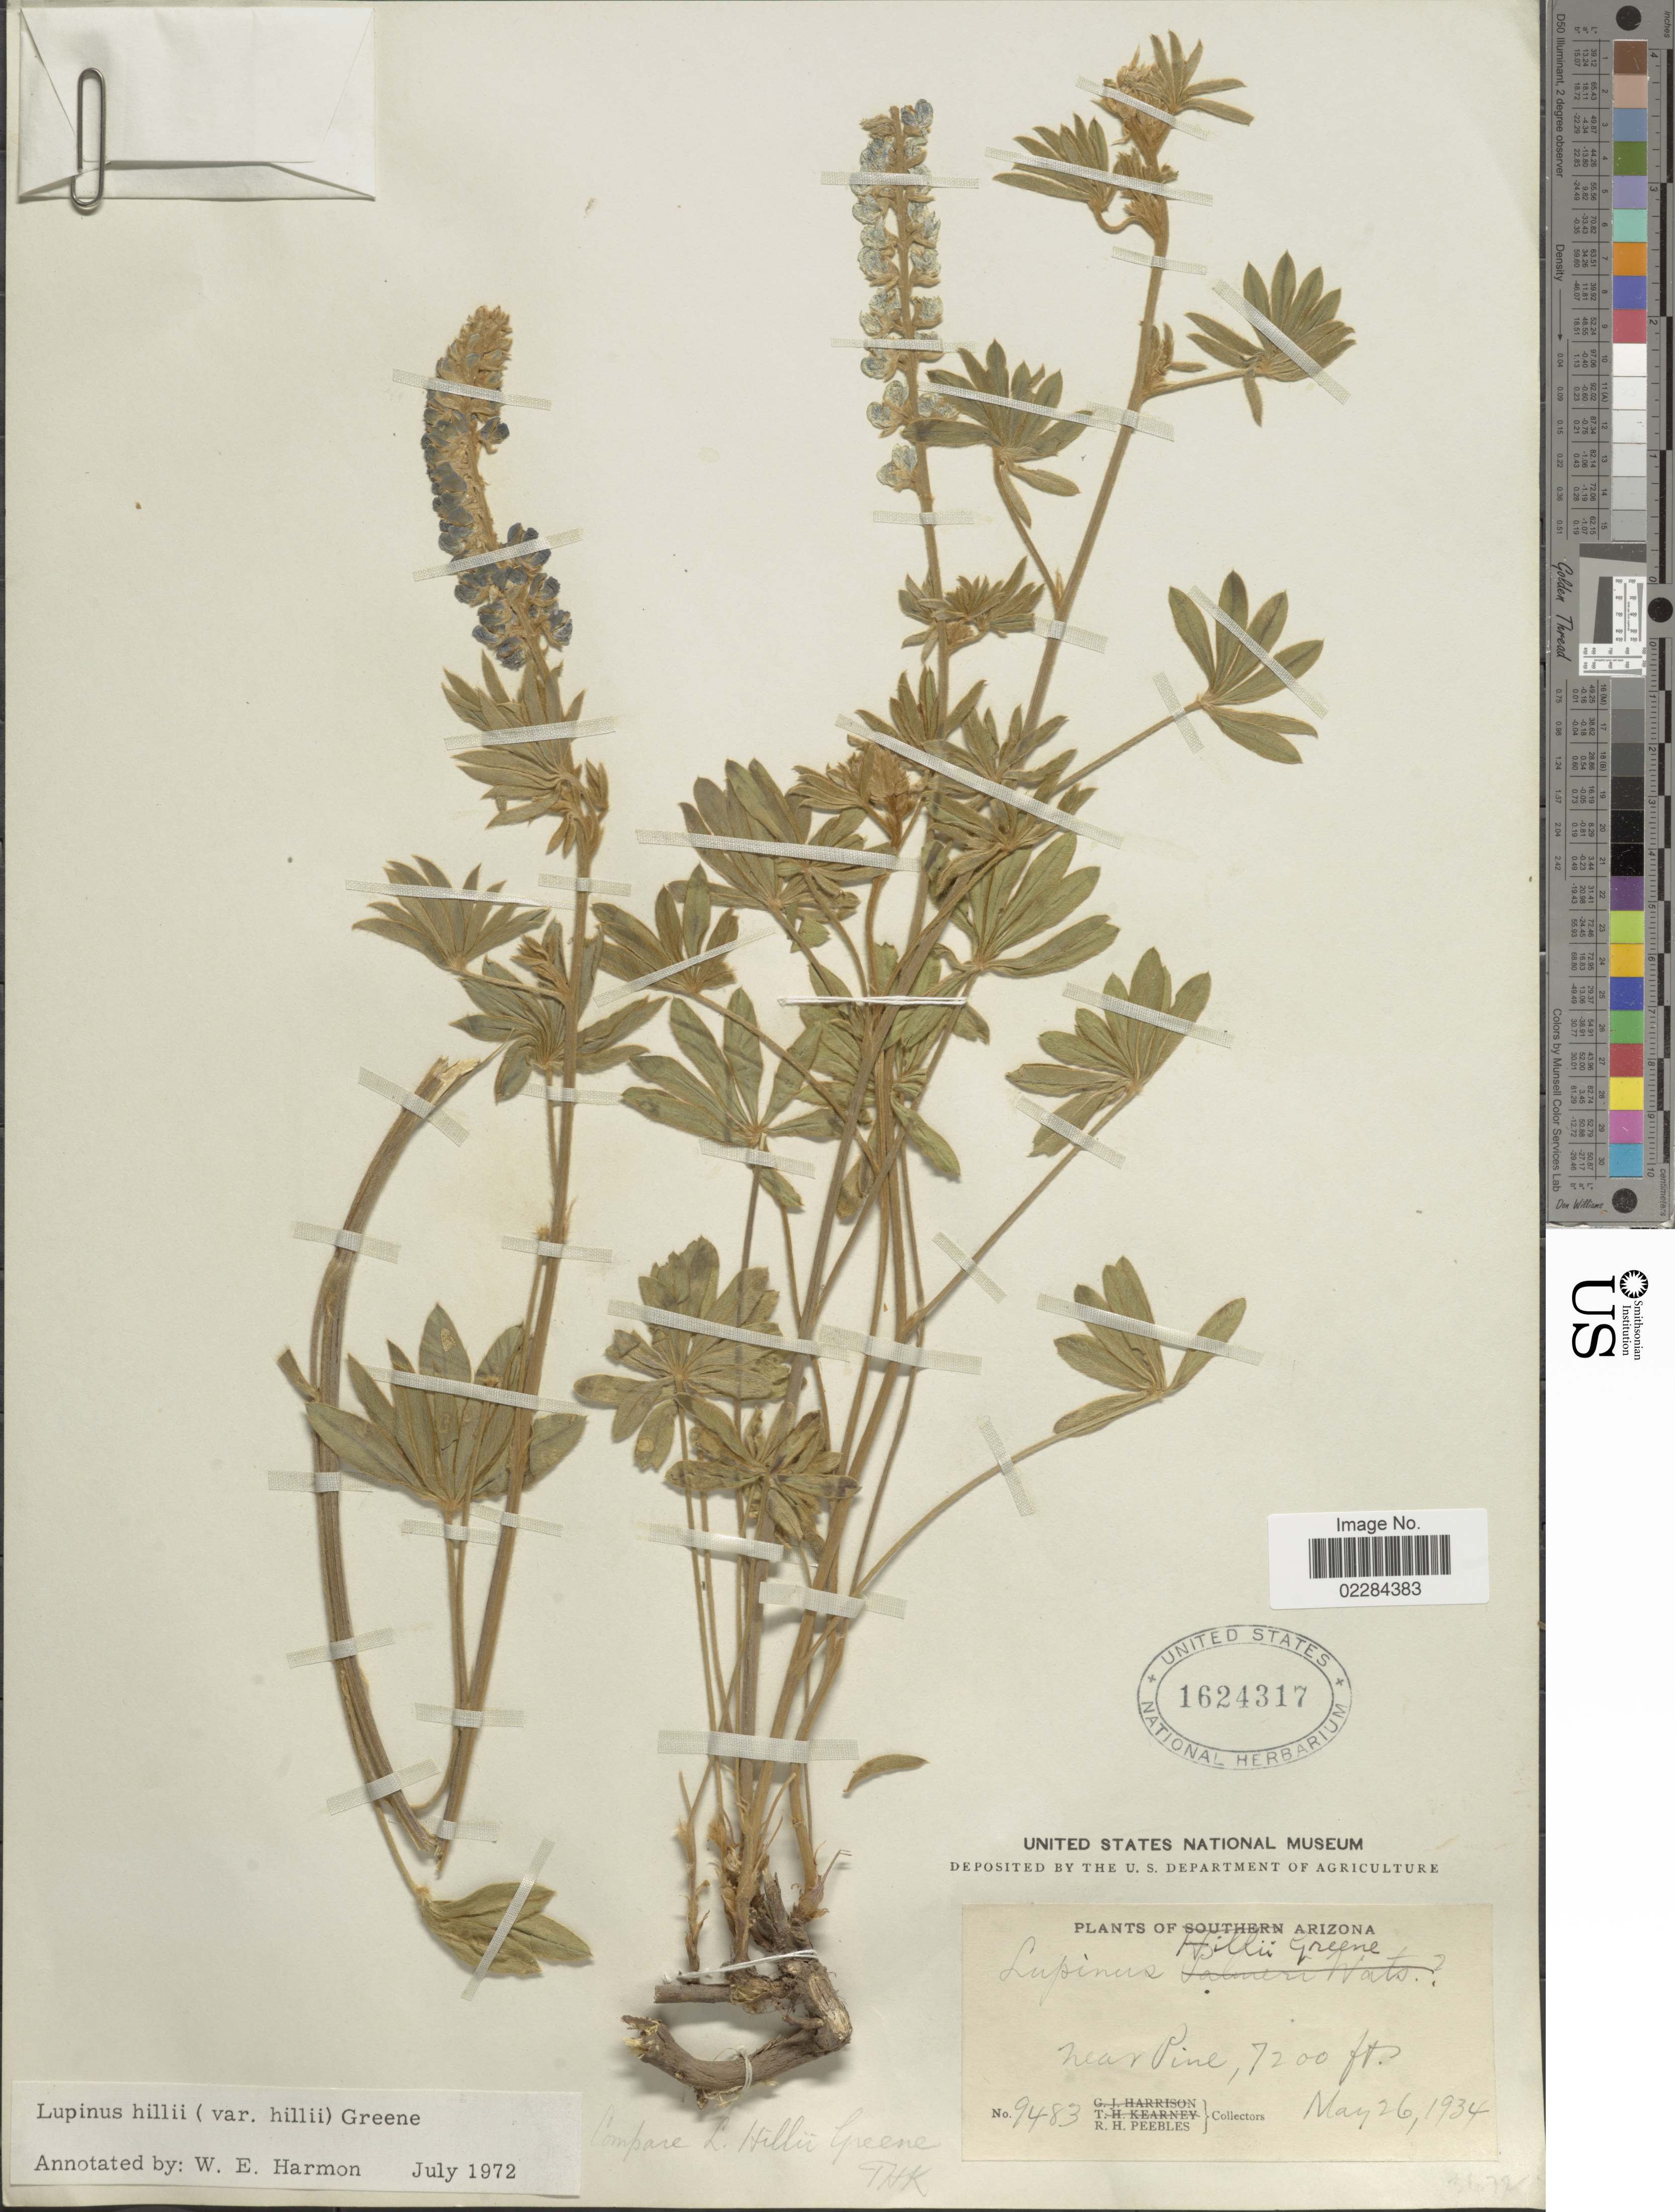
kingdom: Plantae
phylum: Tracheophyta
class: Magnoliopsida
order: Fabales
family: Fabaceae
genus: Lupinus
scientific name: Lupinus hillii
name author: Greene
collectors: R. H. Peebles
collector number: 9483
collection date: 1934-05-26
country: United States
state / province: Arizona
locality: Near Pine.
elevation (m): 2195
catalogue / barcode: US 1624317